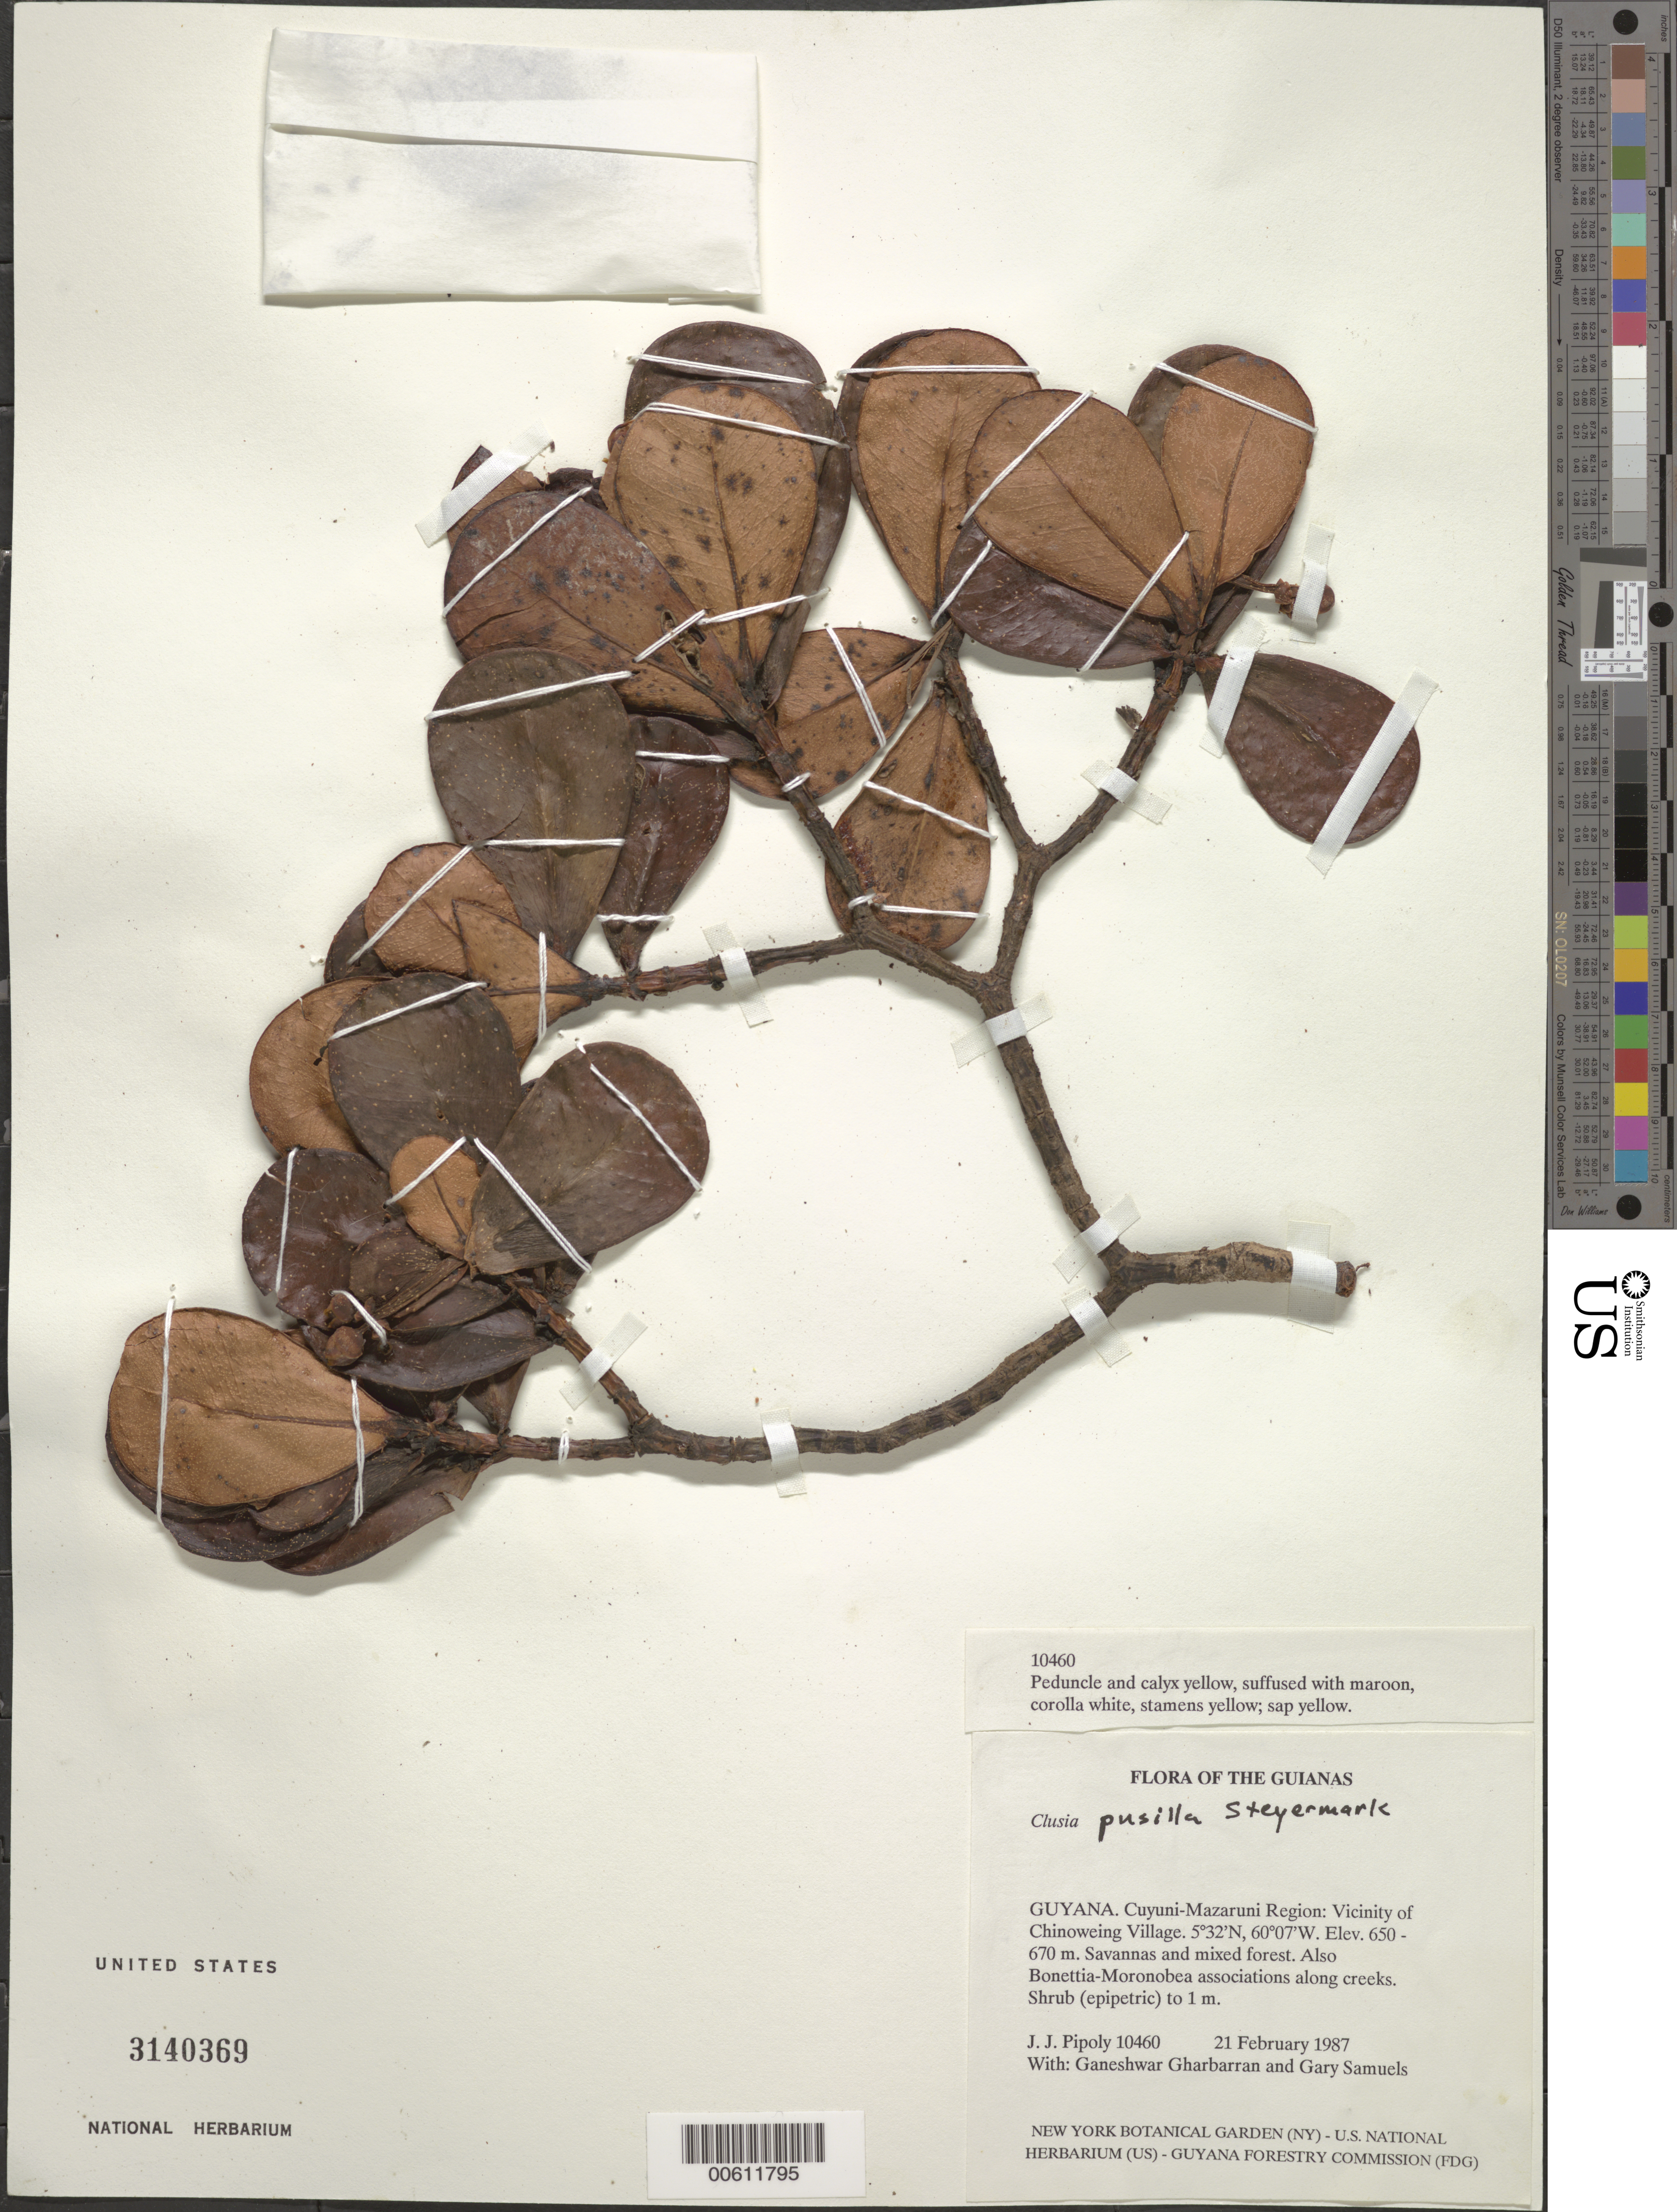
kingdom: Plantae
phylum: Tracheophyta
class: Magnoliopsida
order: Malpighiales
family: Clusiaceae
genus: Clusia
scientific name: Clusia pusilla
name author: Steyerm.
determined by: Pipoly, J. J., III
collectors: J. J. Pipoly, G. Gharbarran & G. Samuels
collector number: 10460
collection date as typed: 21 February 1987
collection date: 1987-02-21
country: Guyana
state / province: Cuyuni-Mazaruni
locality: Vicinity of Chinoweing Village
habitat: Savannas and mixed forest. Also Bonnetia-Moronobea associations along creeks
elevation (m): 650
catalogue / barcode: US 3140369